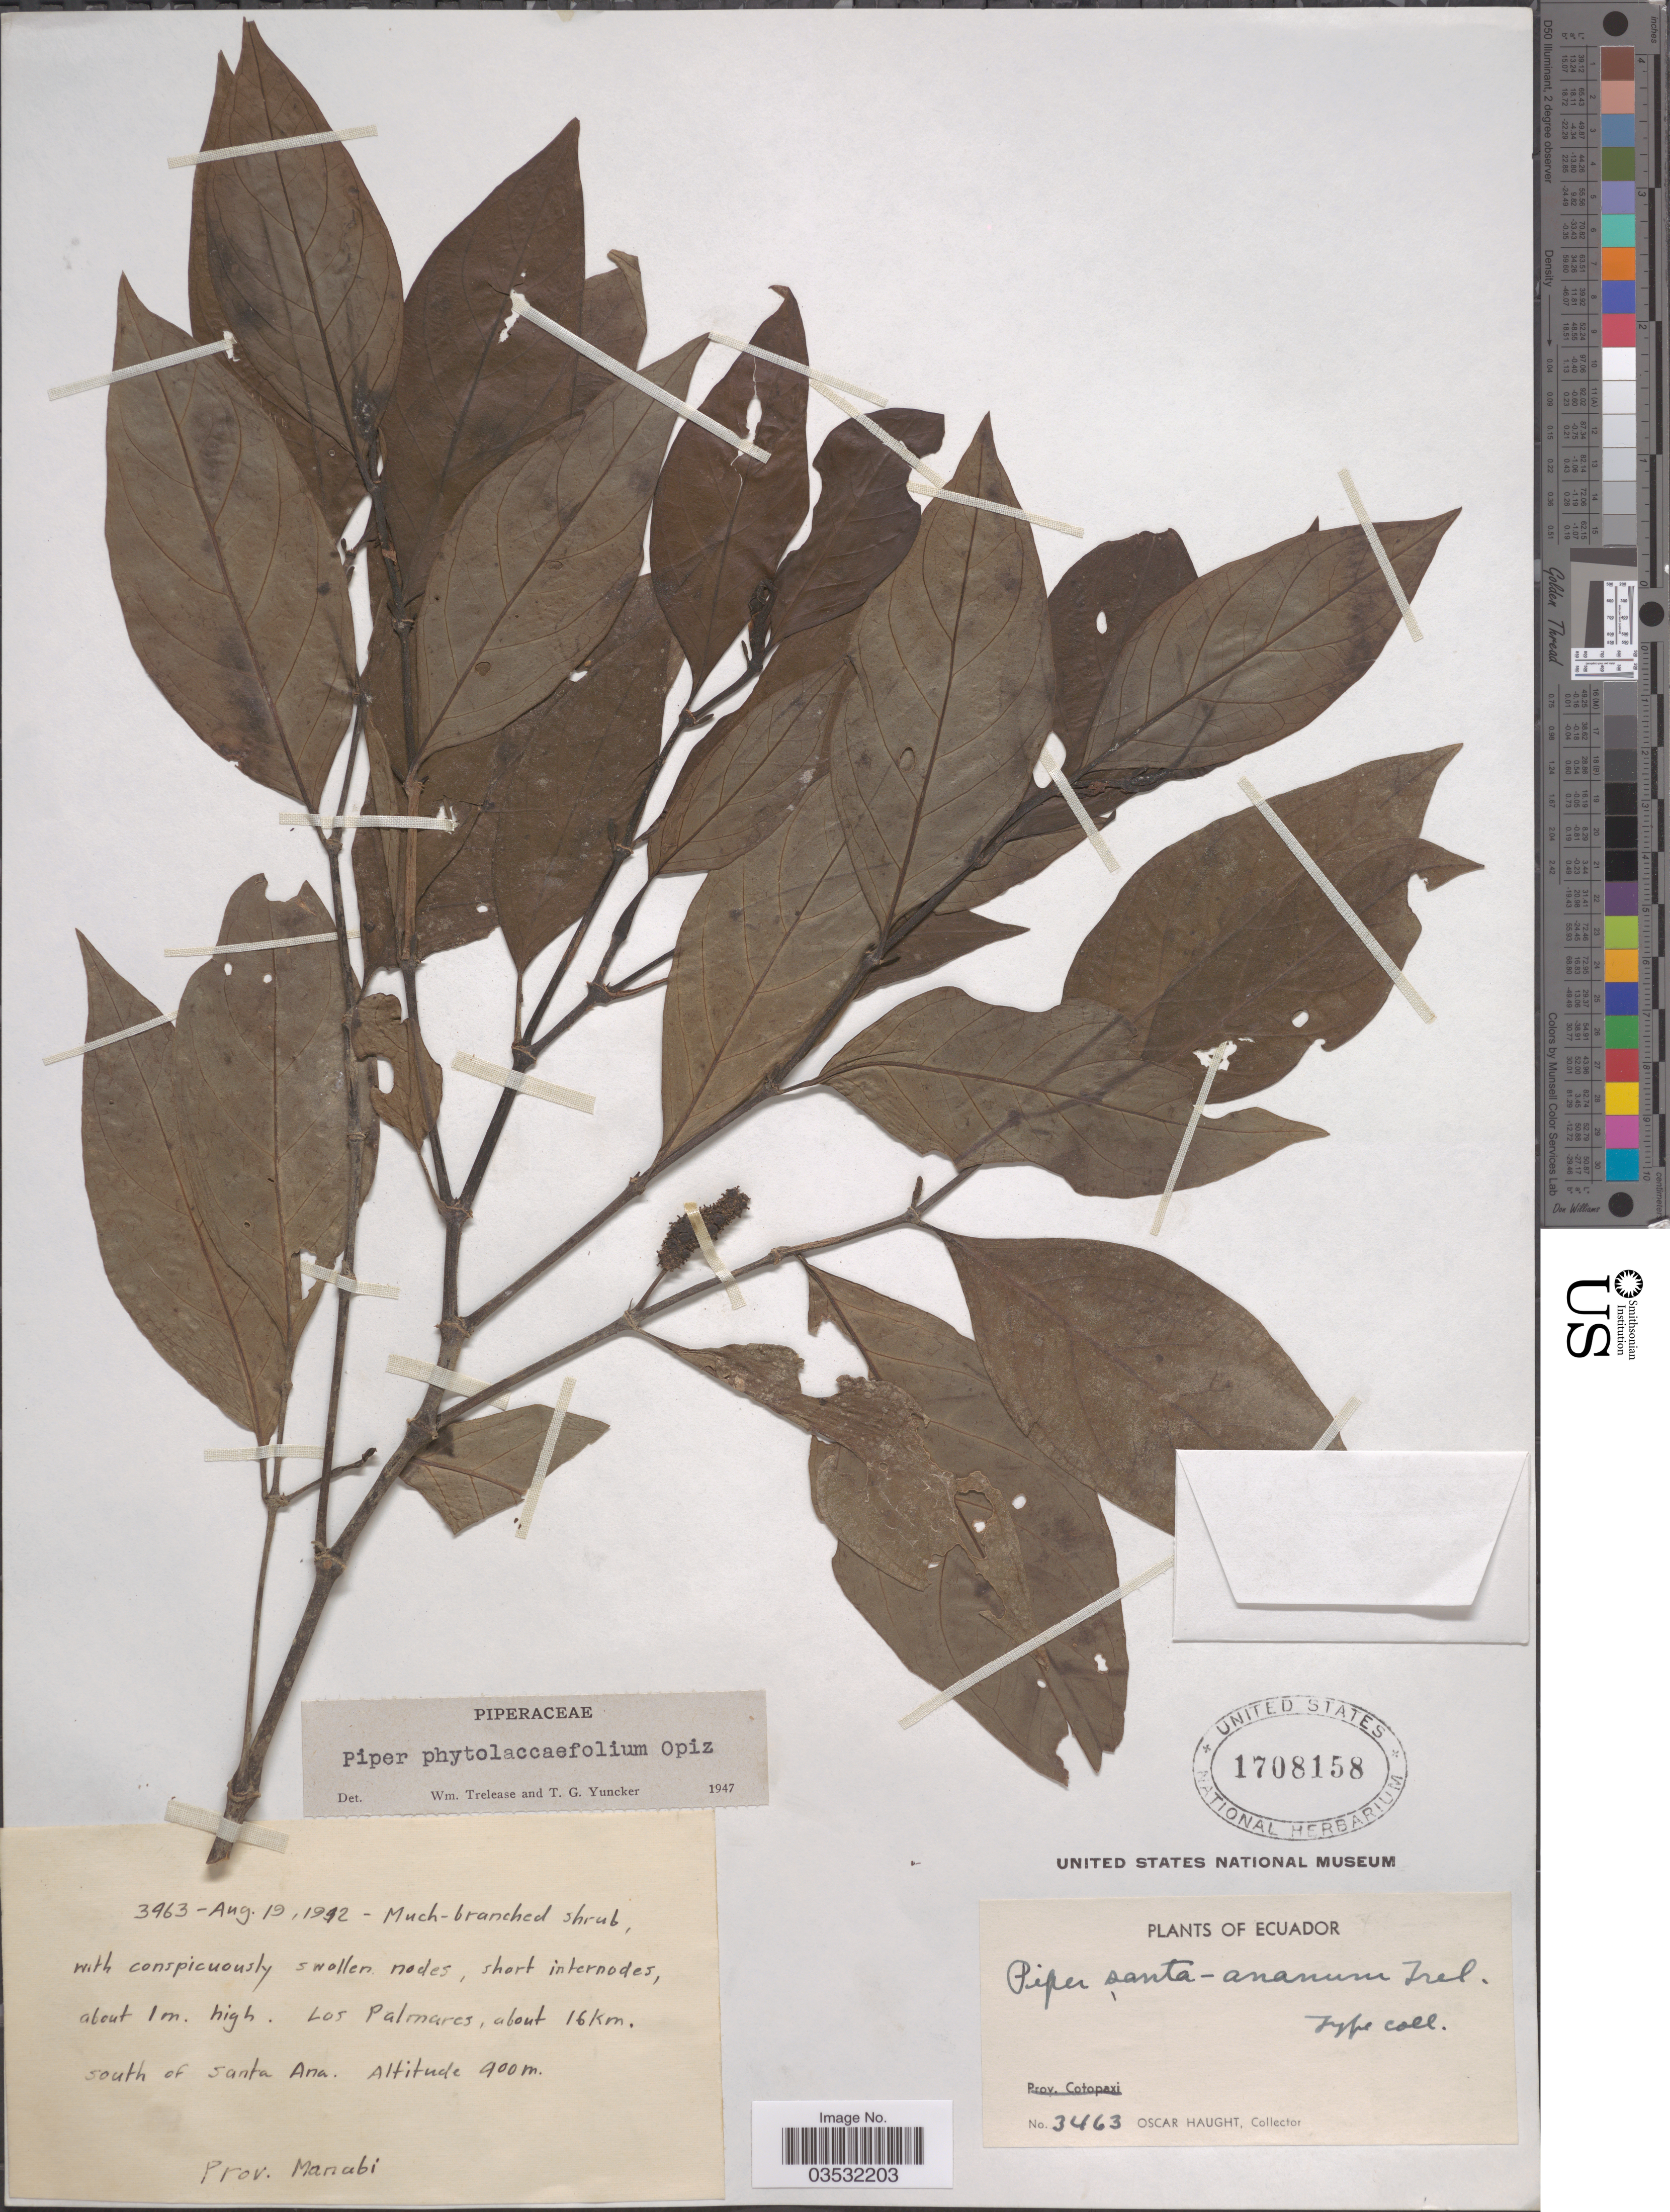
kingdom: Plantae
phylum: Tracheophyta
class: Magnoliopsida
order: Piperales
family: Piperaceae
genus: Piper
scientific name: Piper phytolaccifolium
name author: Opiz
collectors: O. L. Haught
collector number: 3963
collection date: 1942-08-19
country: Ecuador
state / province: Manabí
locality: Los Palmares, about 16 Km. south of Santa Ana.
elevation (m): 900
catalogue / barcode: US 1708158